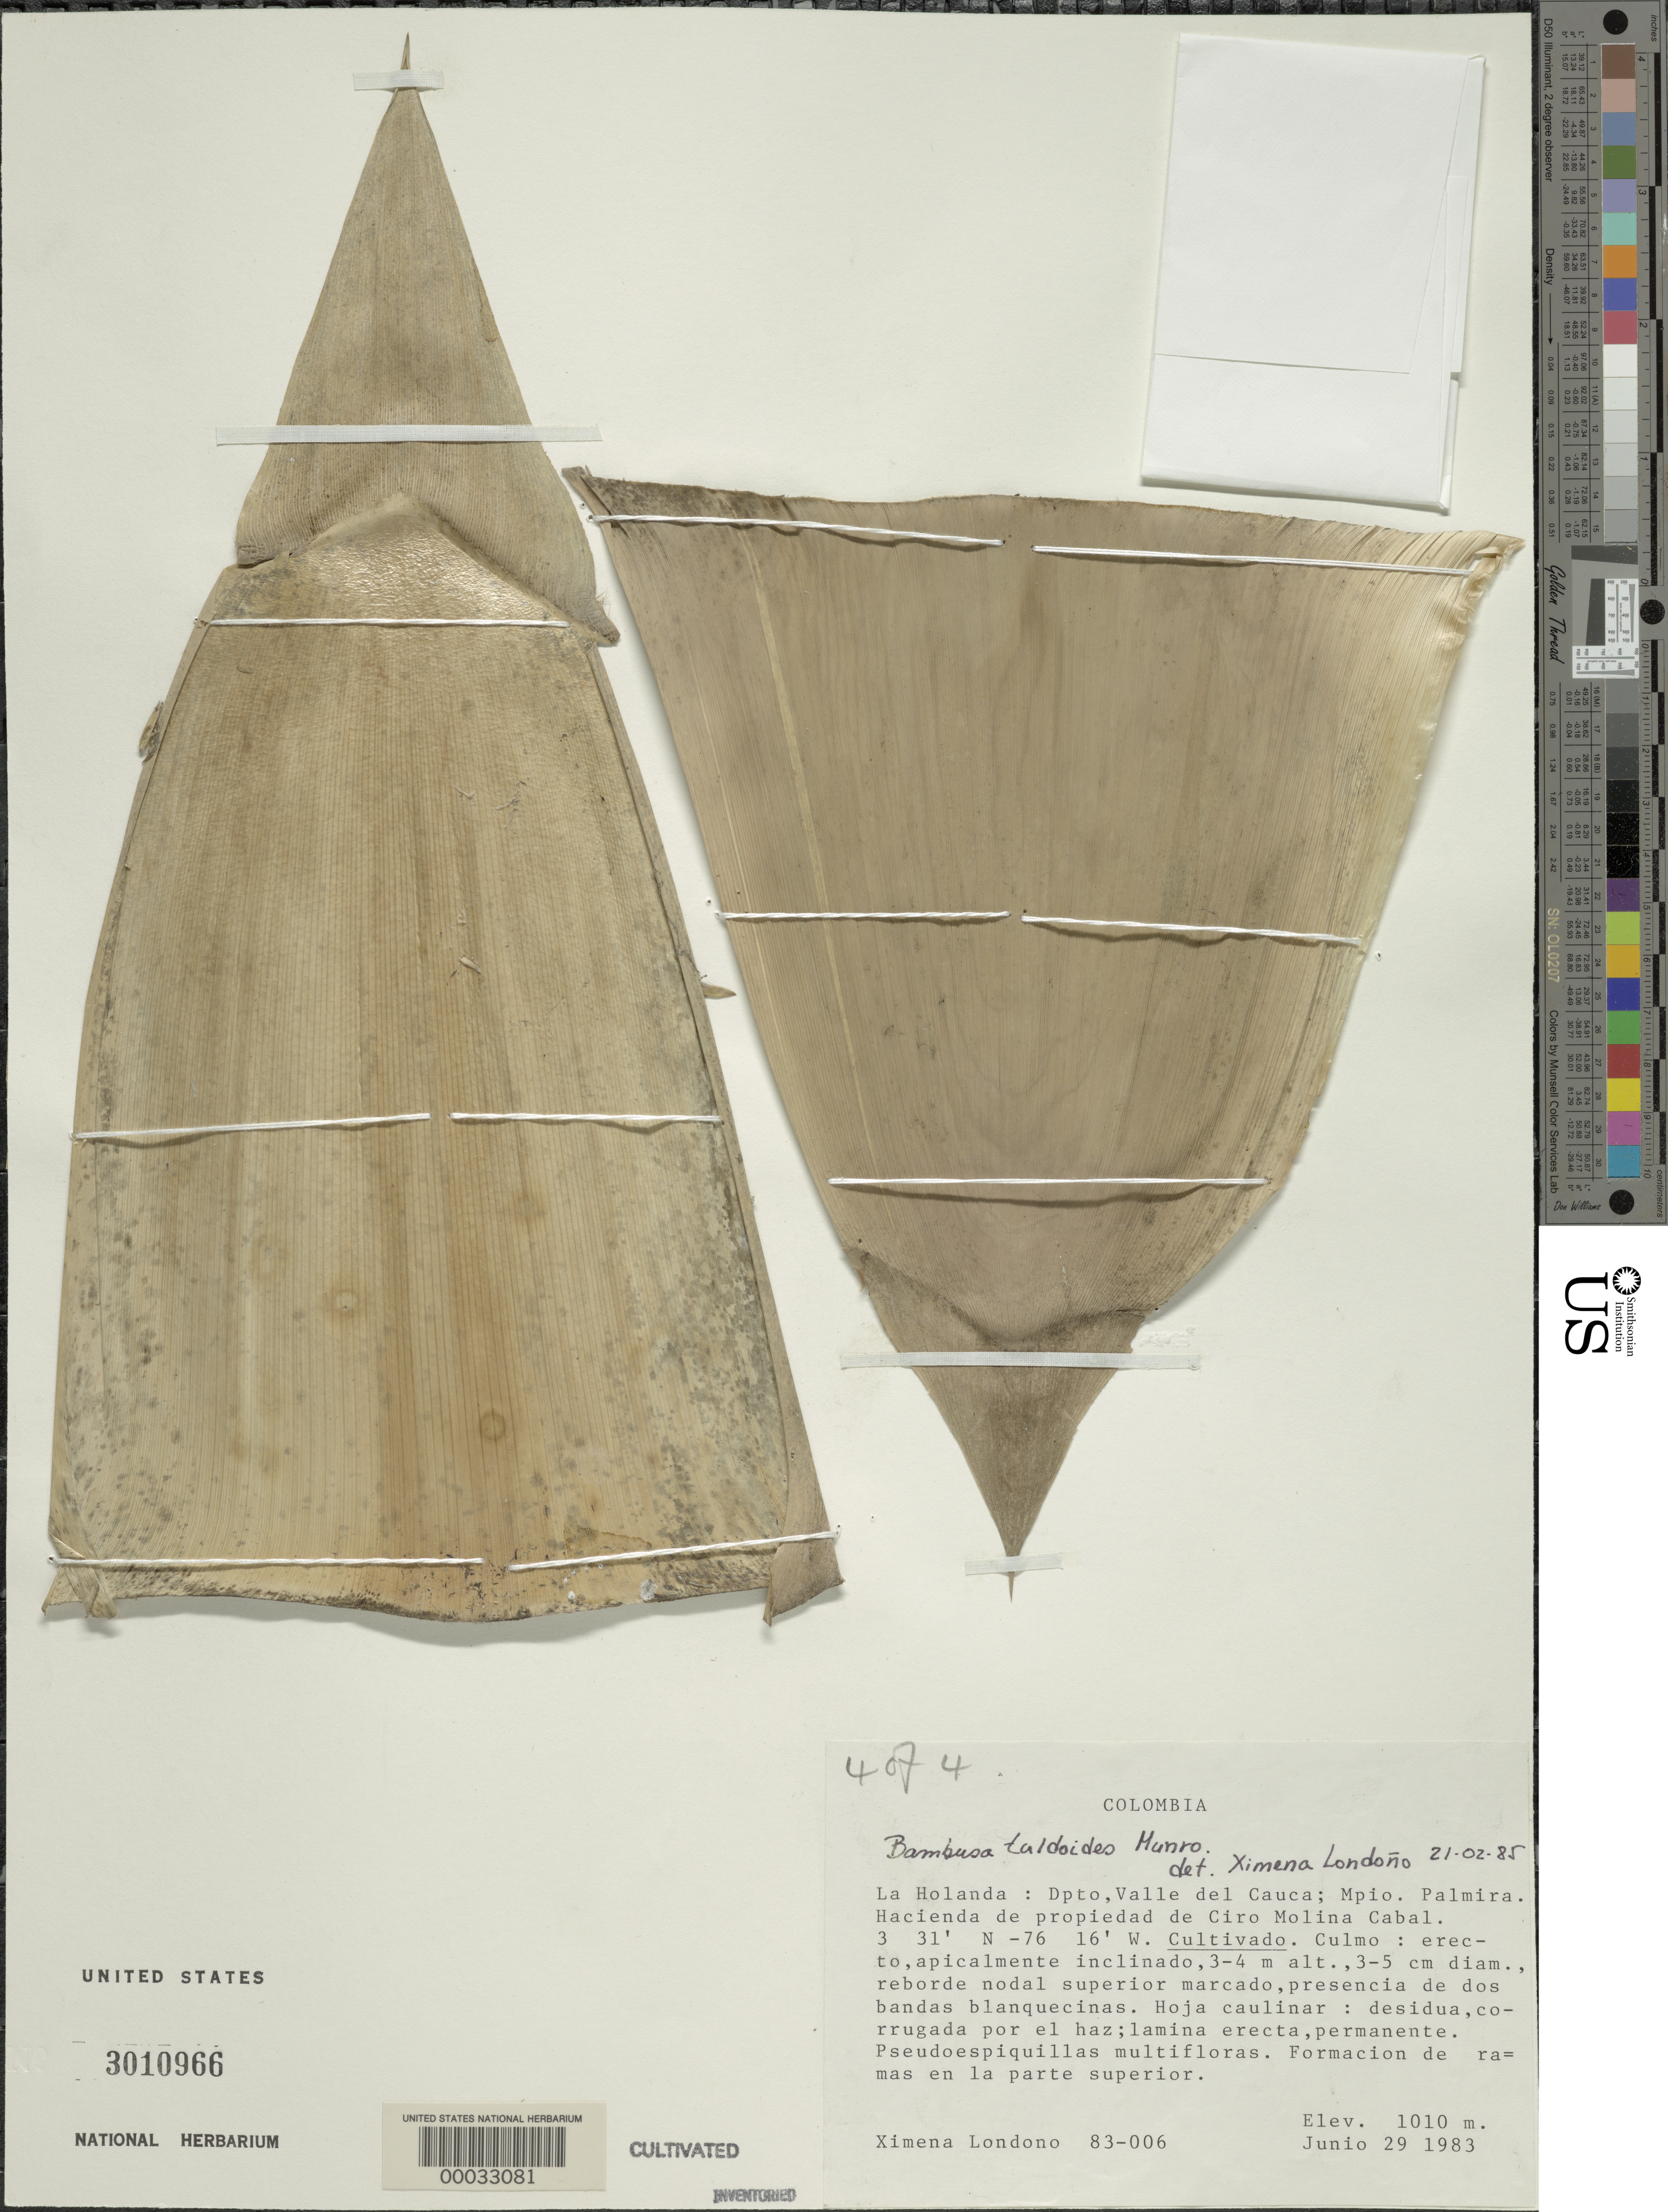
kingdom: Plantae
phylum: Tracheophyta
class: Liliopsida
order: Poales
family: Poaceae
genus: Bambusa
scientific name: Bambusa tuldoides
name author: Munro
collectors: X. Londoño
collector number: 83-006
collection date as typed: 29 Jun 1983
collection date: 1983-06-29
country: Colombia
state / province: Cauca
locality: La Holanda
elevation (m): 1010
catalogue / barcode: US 3010966